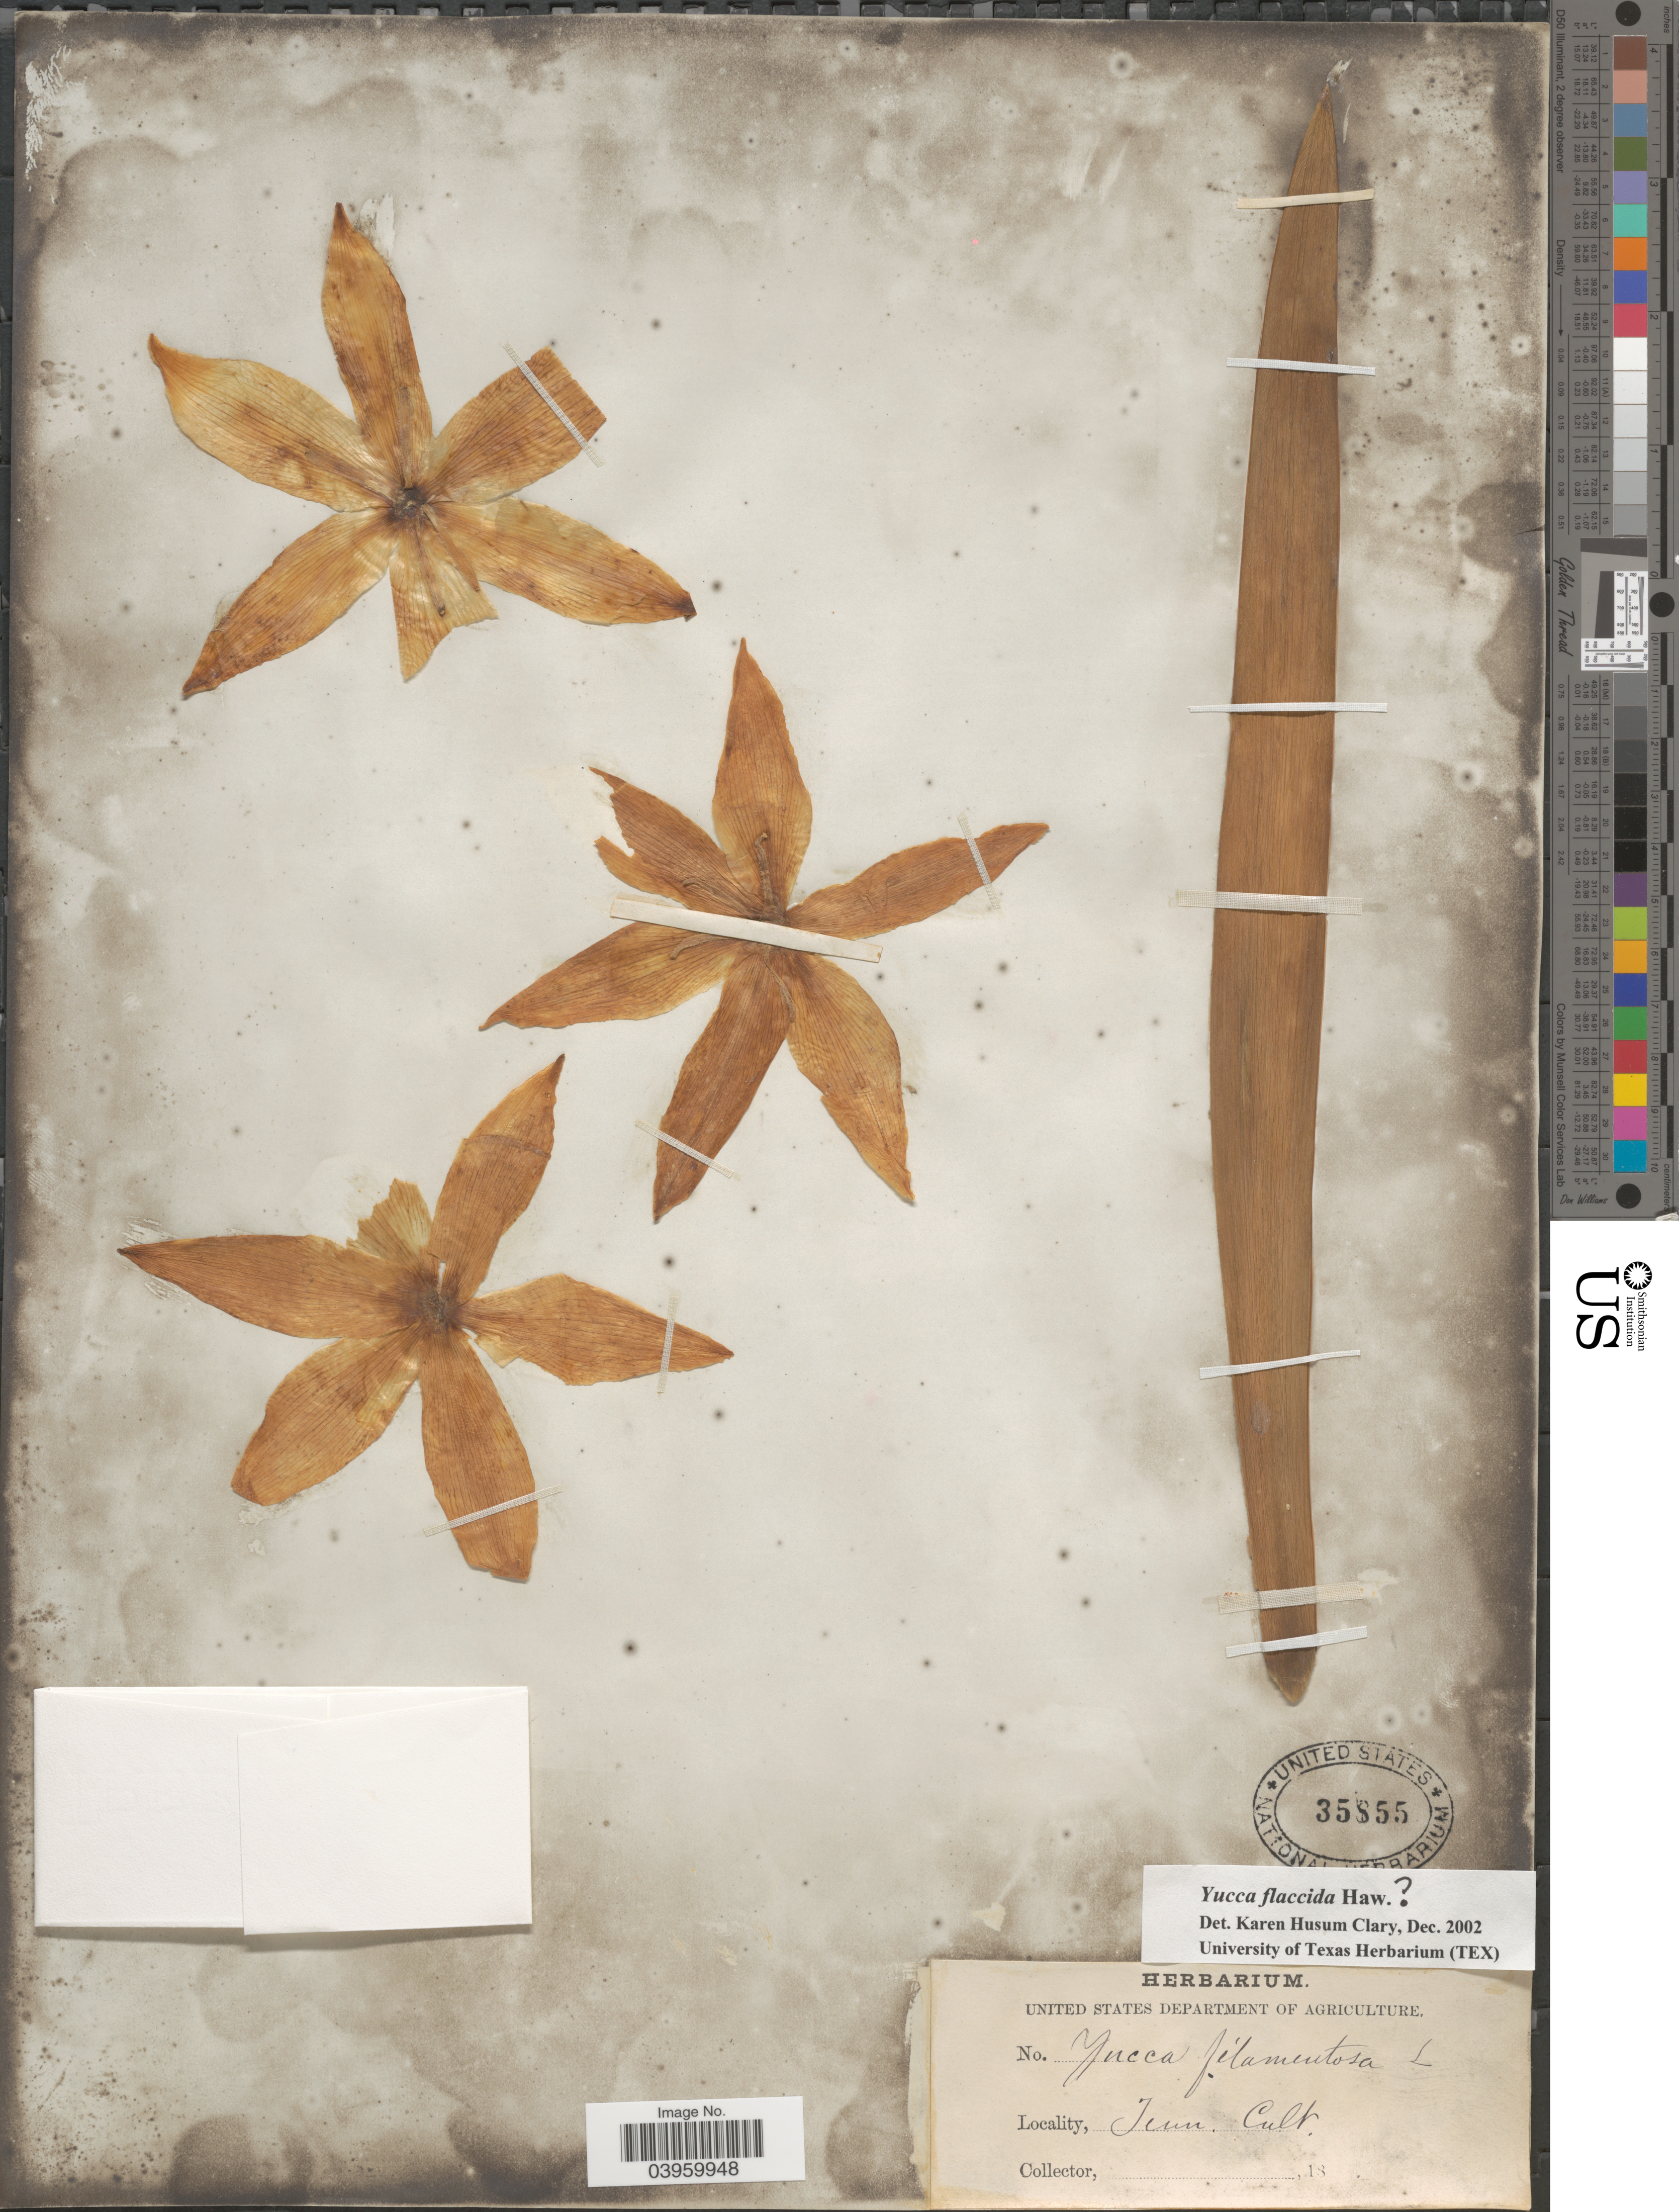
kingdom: Plantae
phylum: Tracheophyta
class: Liliopsida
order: Asparagales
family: Asparagaceae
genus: Yucca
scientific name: Yucca flaccida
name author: Haw.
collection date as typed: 18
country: United States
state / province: Tennessee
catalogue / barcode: US 35855